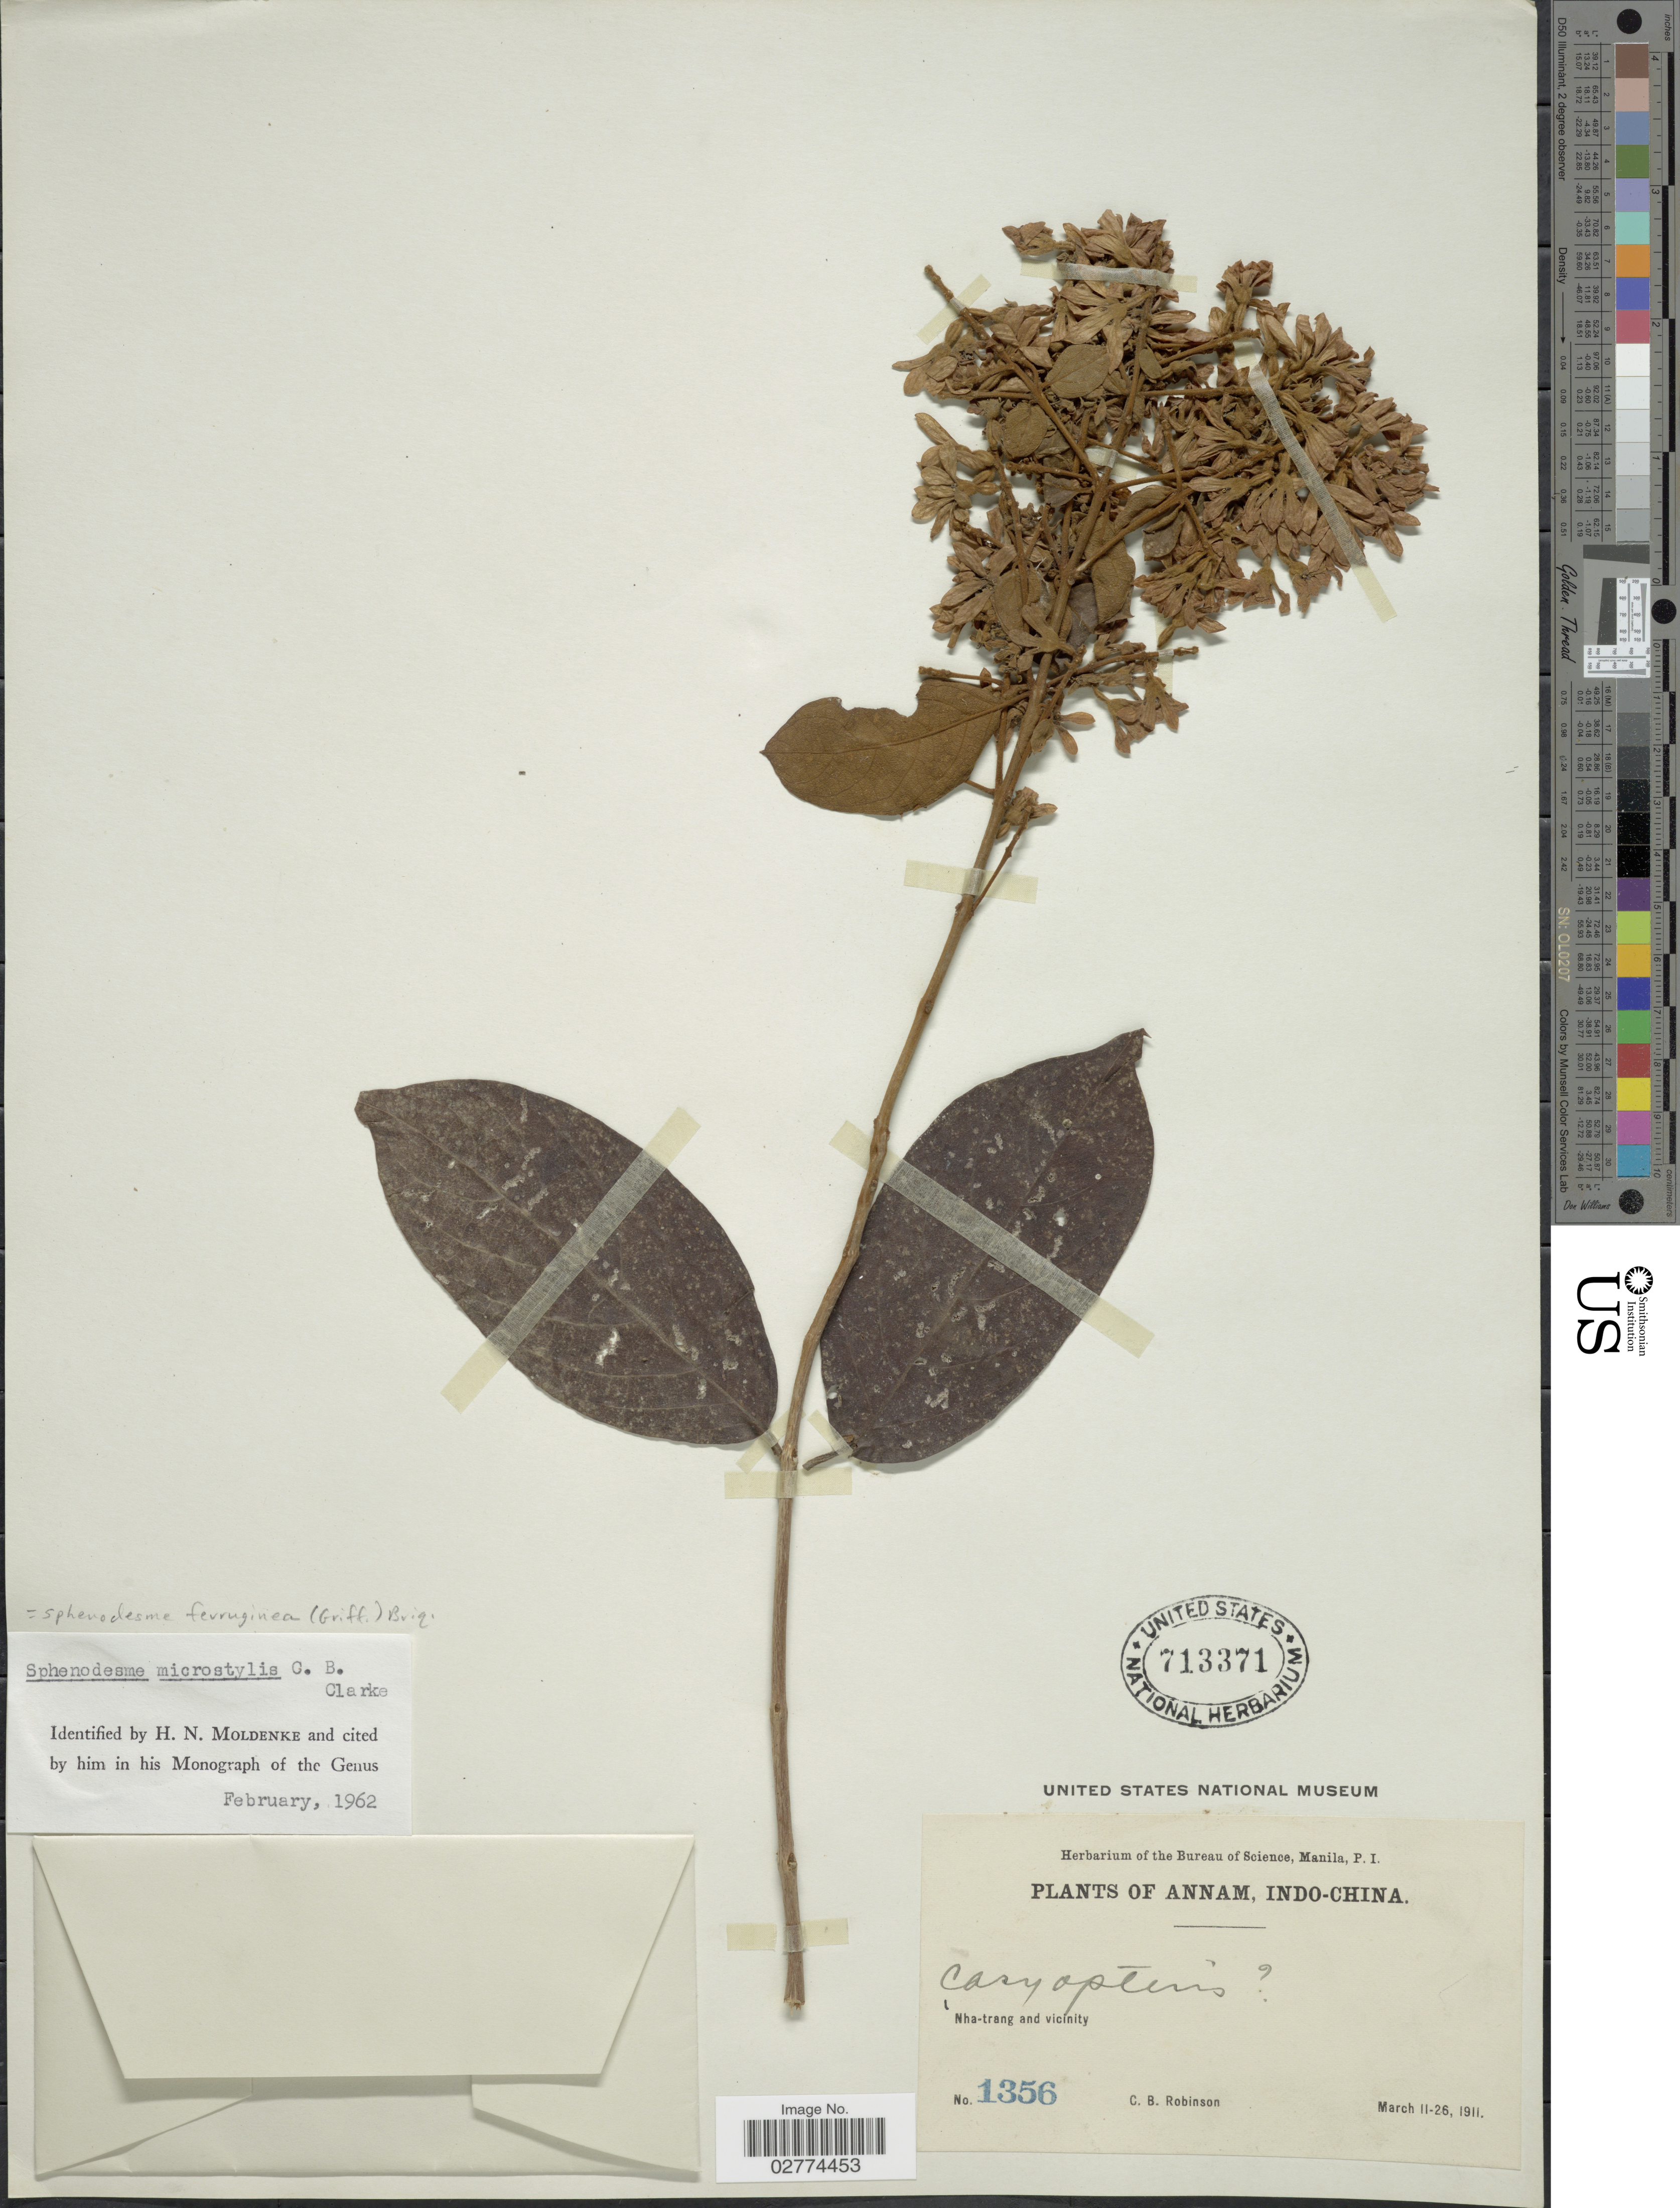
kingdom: Plantae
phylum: Tracheophyta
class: Magnoliopsida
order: Lamiales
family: Lamiaceae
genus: Sphenodesme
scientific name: Sphenodesme ferruginea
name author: (Griff.) Briq.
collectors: C. Robinson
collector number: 1356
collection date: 1911-03-11/1911-03-26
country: Vietnam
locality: Annam, Indo-China. Nha-trang and vicinity.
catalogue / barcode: US 713371